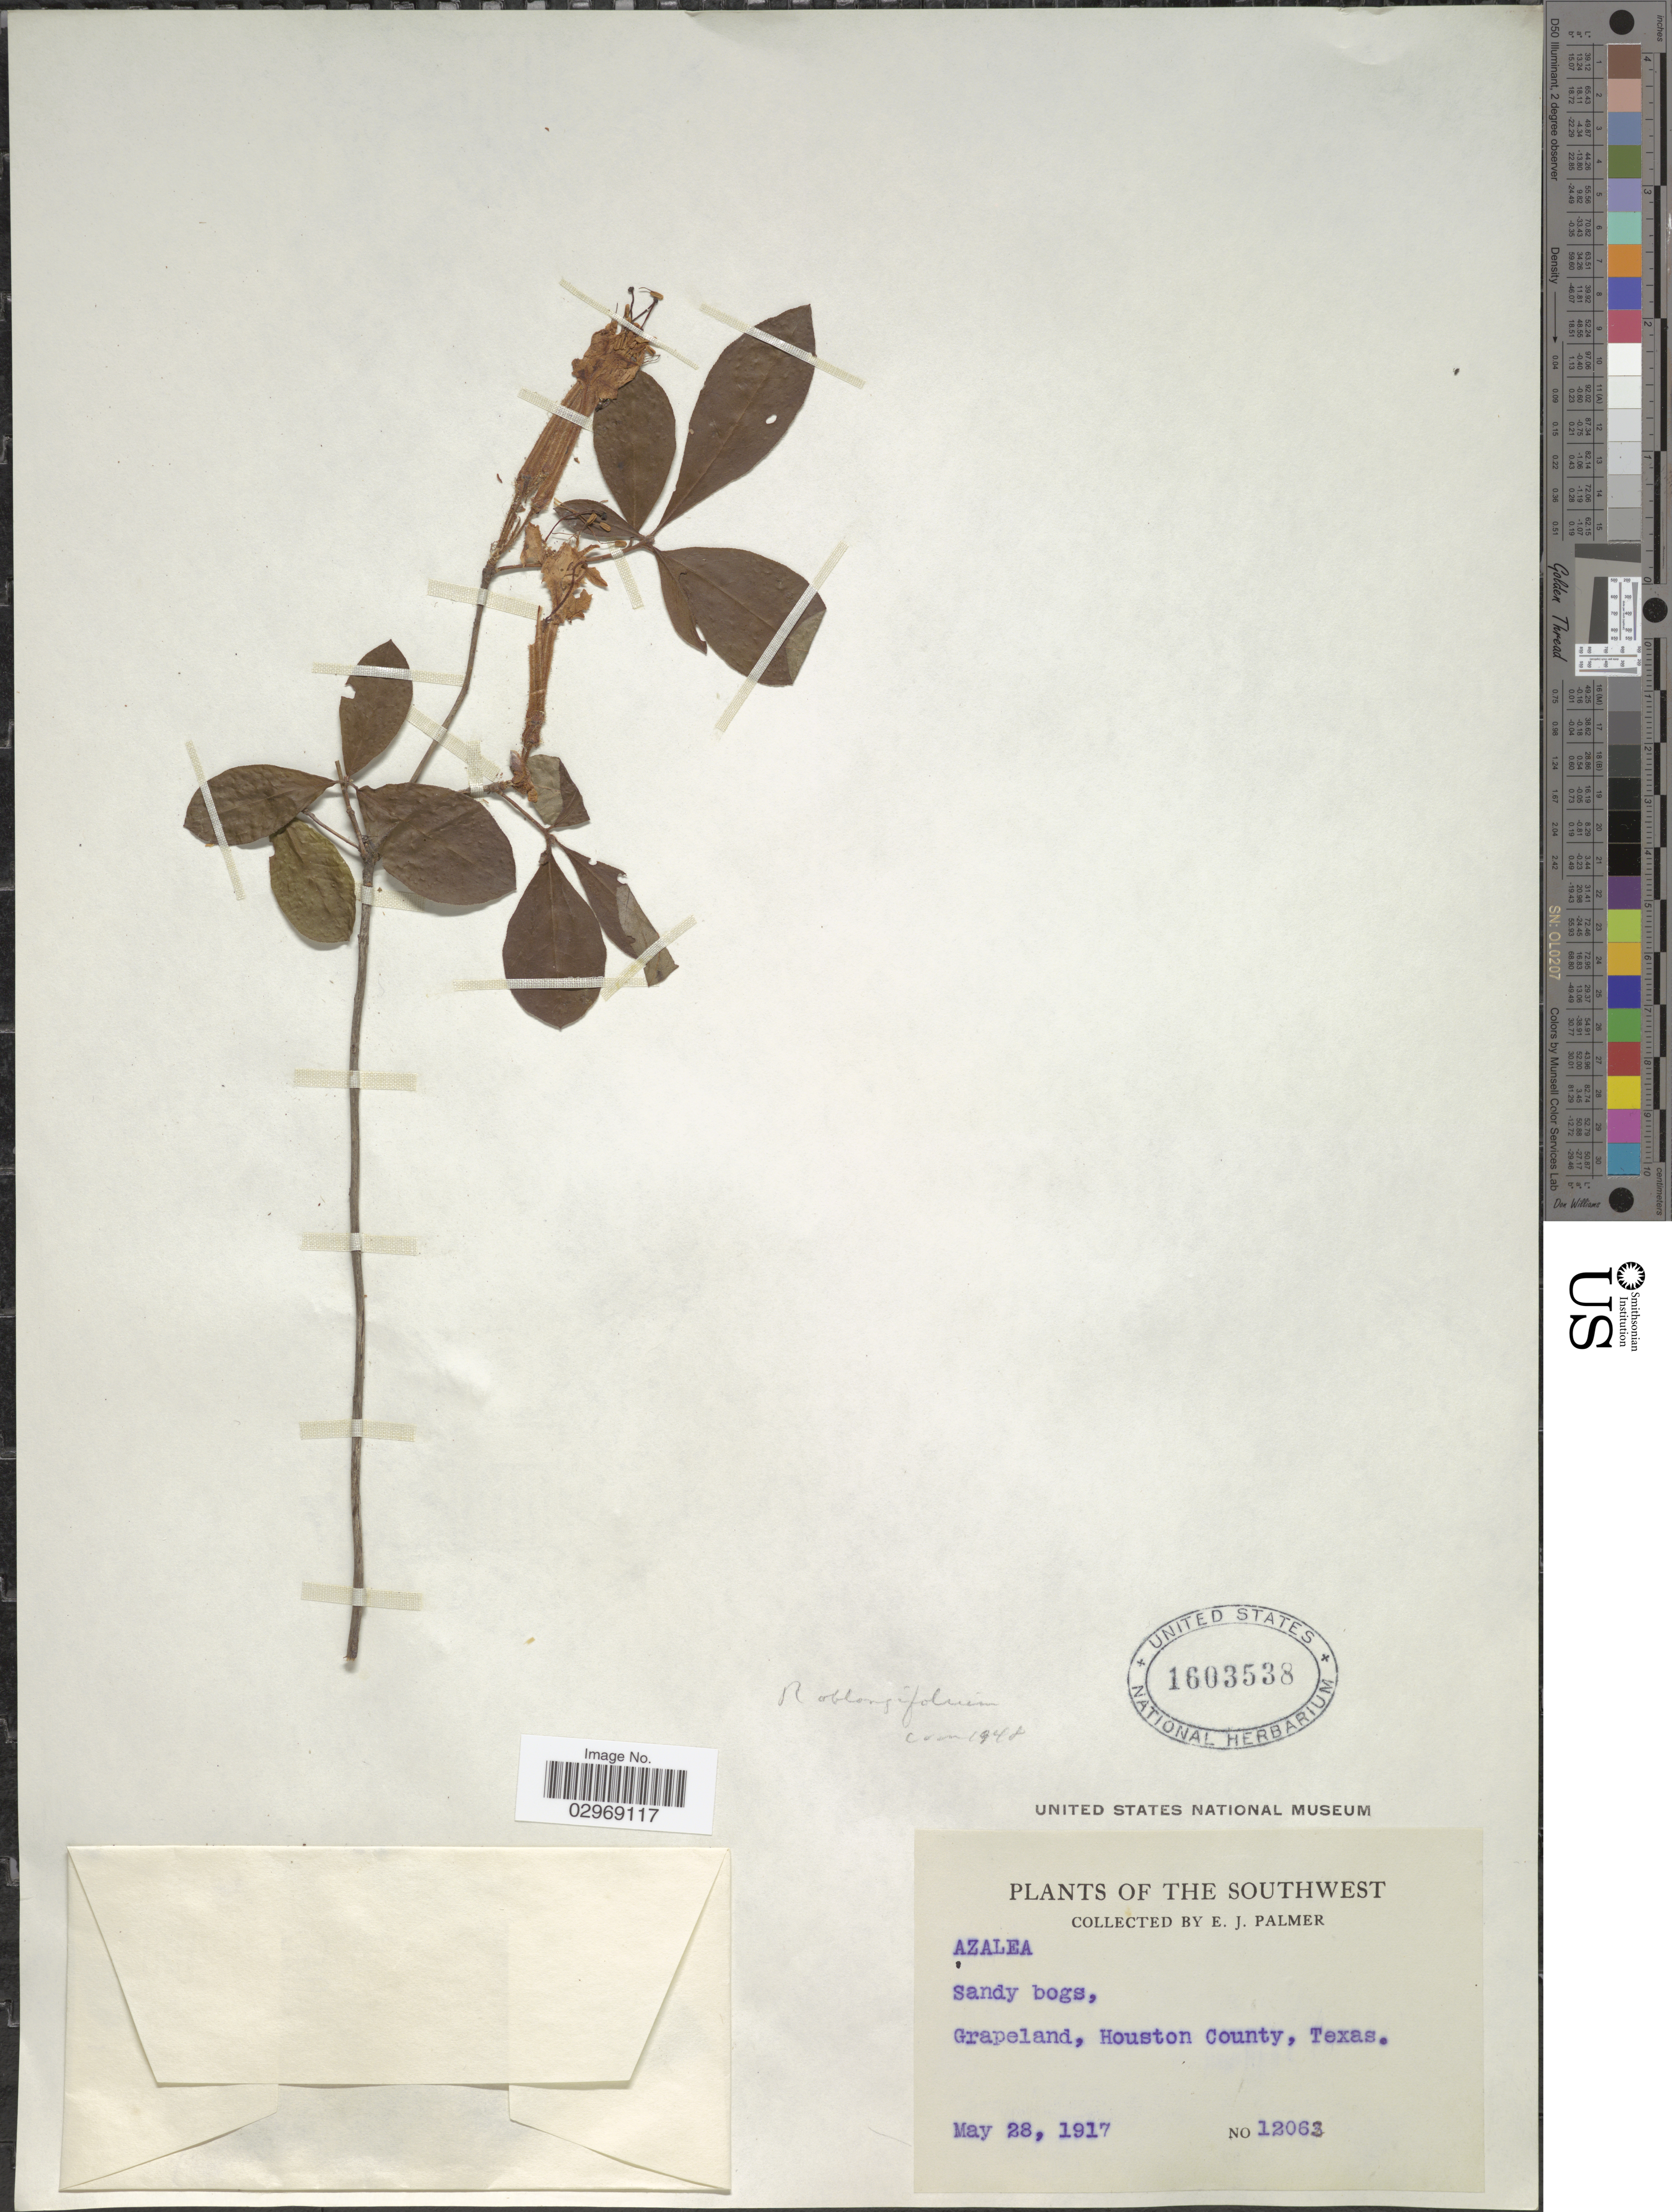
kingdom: Plantae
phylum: Tracheophyta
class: Magnoliopsida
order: Ericales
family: Ericaceae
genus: Rhododendron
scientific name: Rhododendron oblongifolium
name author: (Small) Millais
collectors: E. J. Palmer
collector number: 12063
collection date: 1917-05-28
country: United States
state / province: Texas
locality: The Southwest. Grapeland, Houston County.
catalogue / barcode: US 1603538